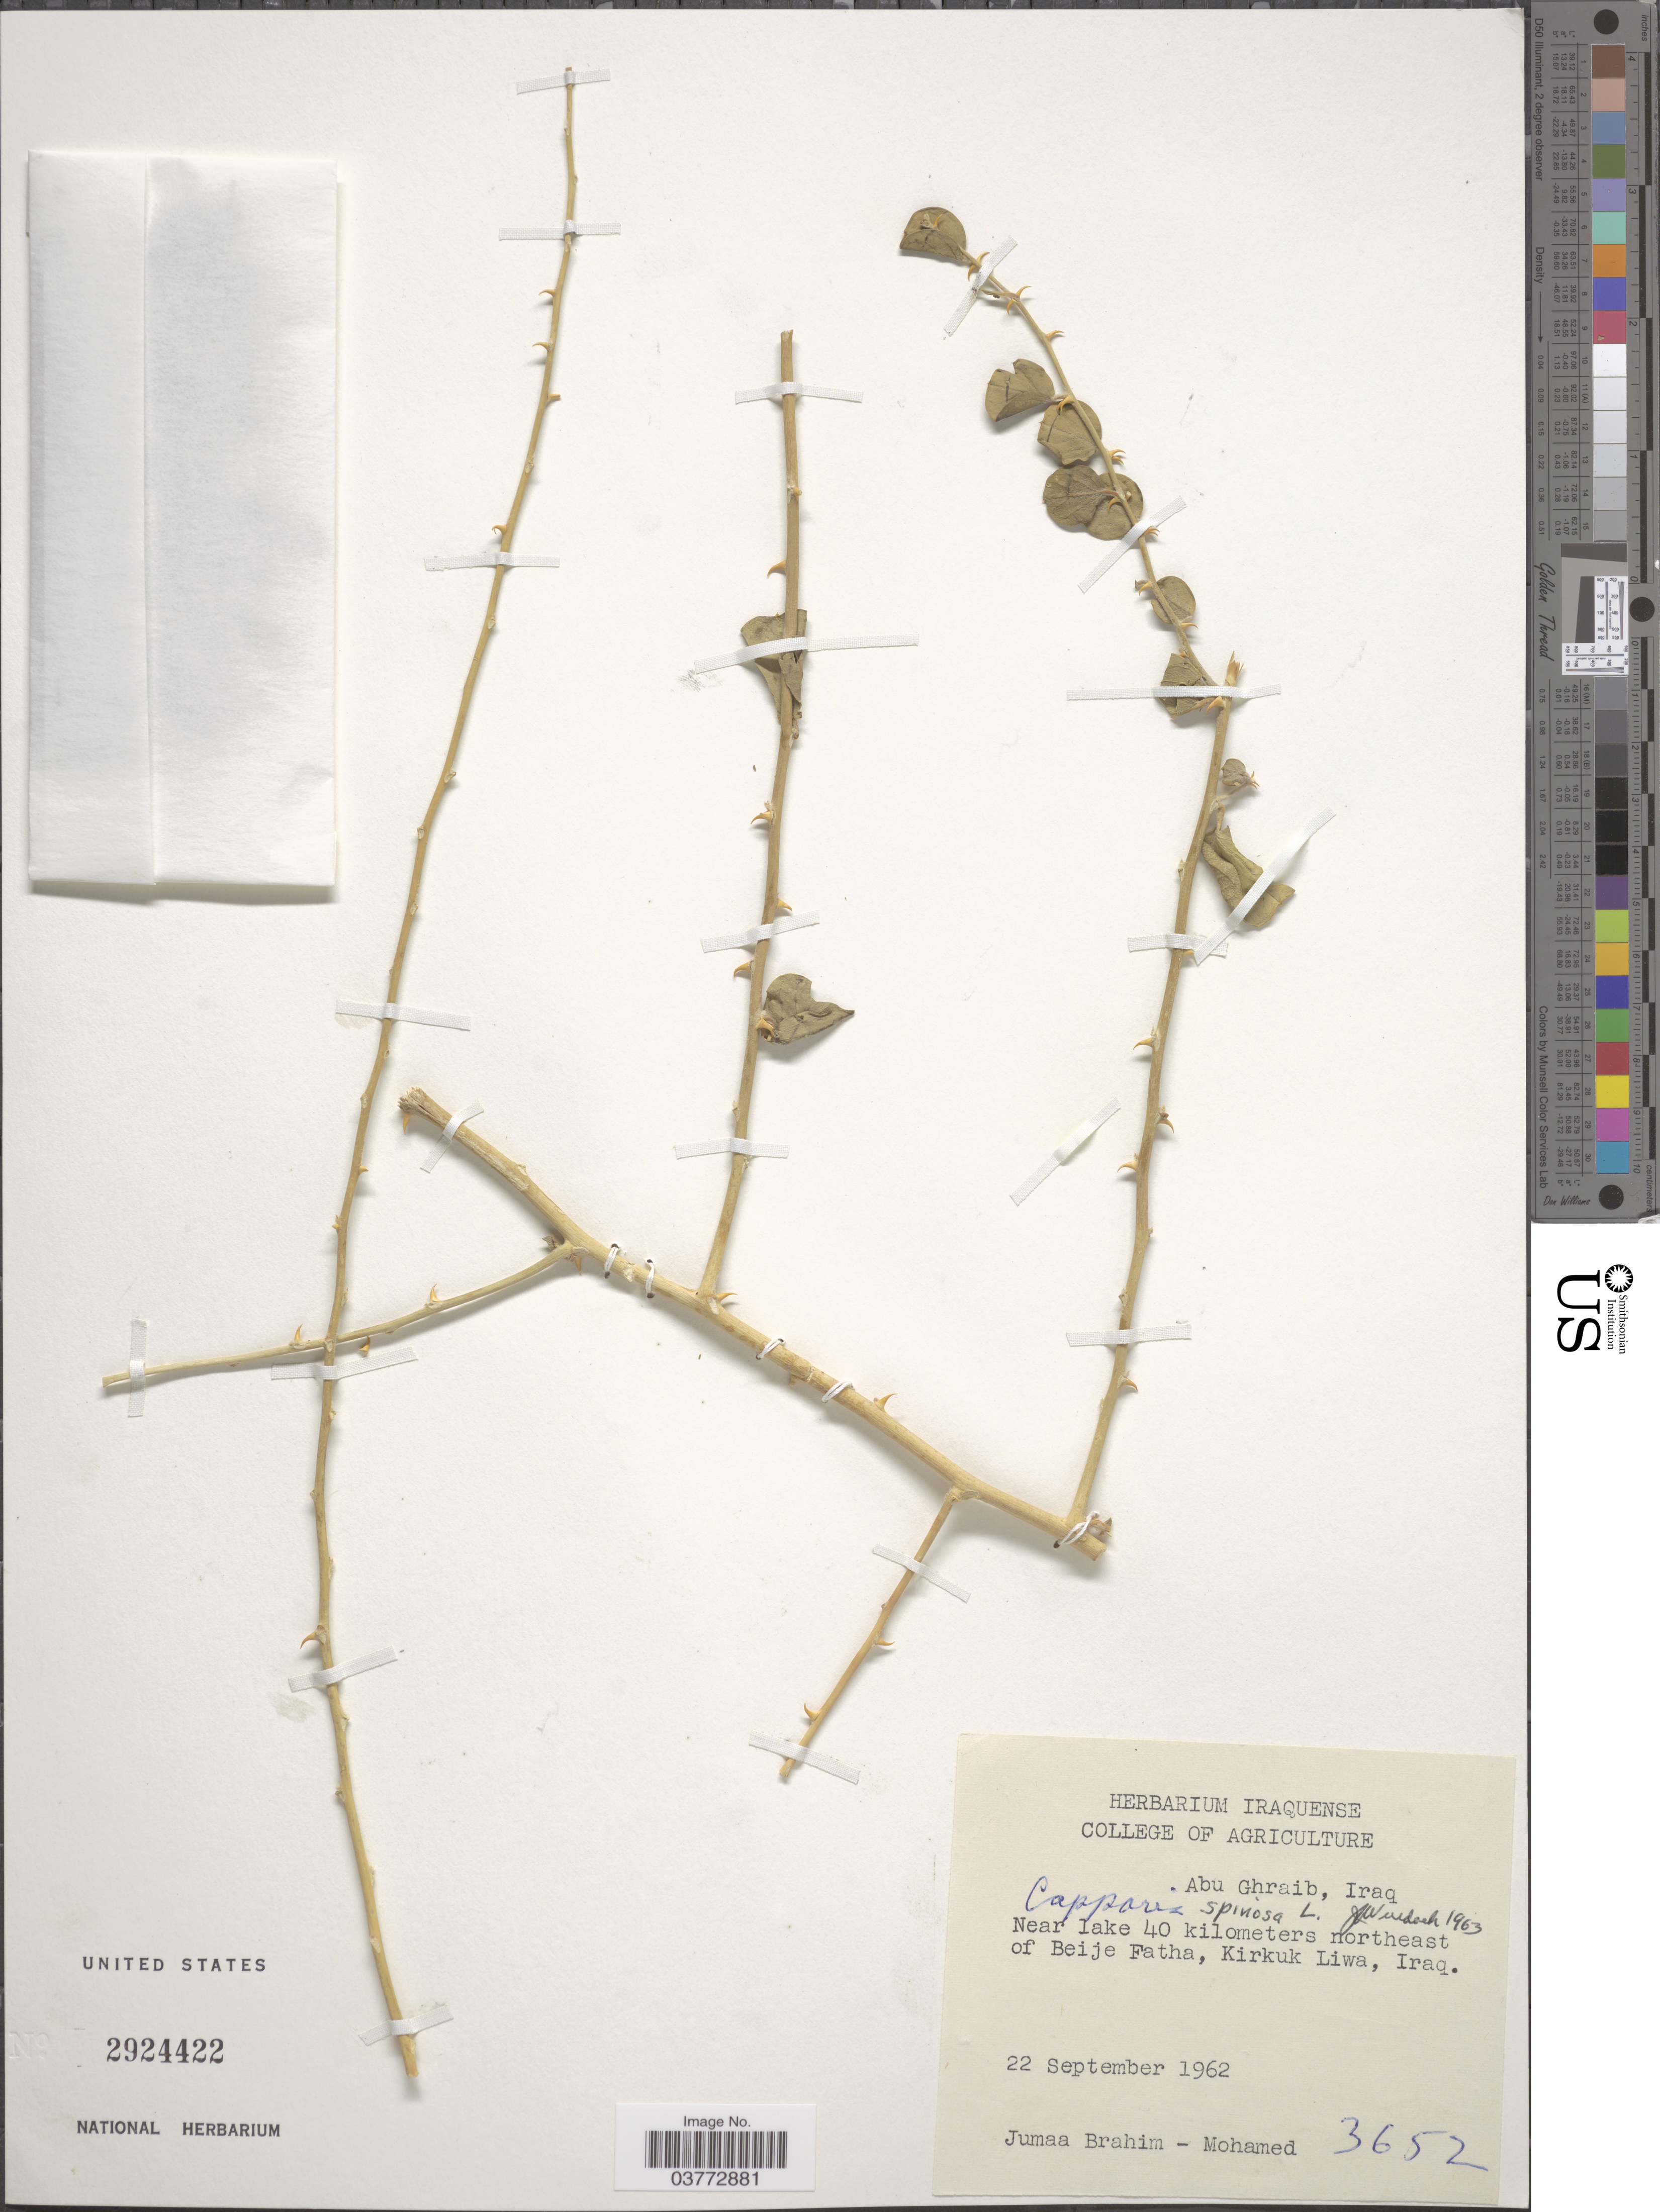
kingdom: Plantae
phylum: Tracheophyta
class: Magnoliopsida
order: Brassicales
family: Capparaceae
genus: Capparis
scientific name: Capparis spinosa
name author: L.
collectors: J. B. Mohamed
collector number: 3652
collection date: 1962-09-22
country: Iraq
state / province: Kirkūk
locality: Abu Ghraib. Near lake 40 kilometers northeast of Beije Fatha, Kirkuk Liwa.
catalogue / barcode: US 2924422